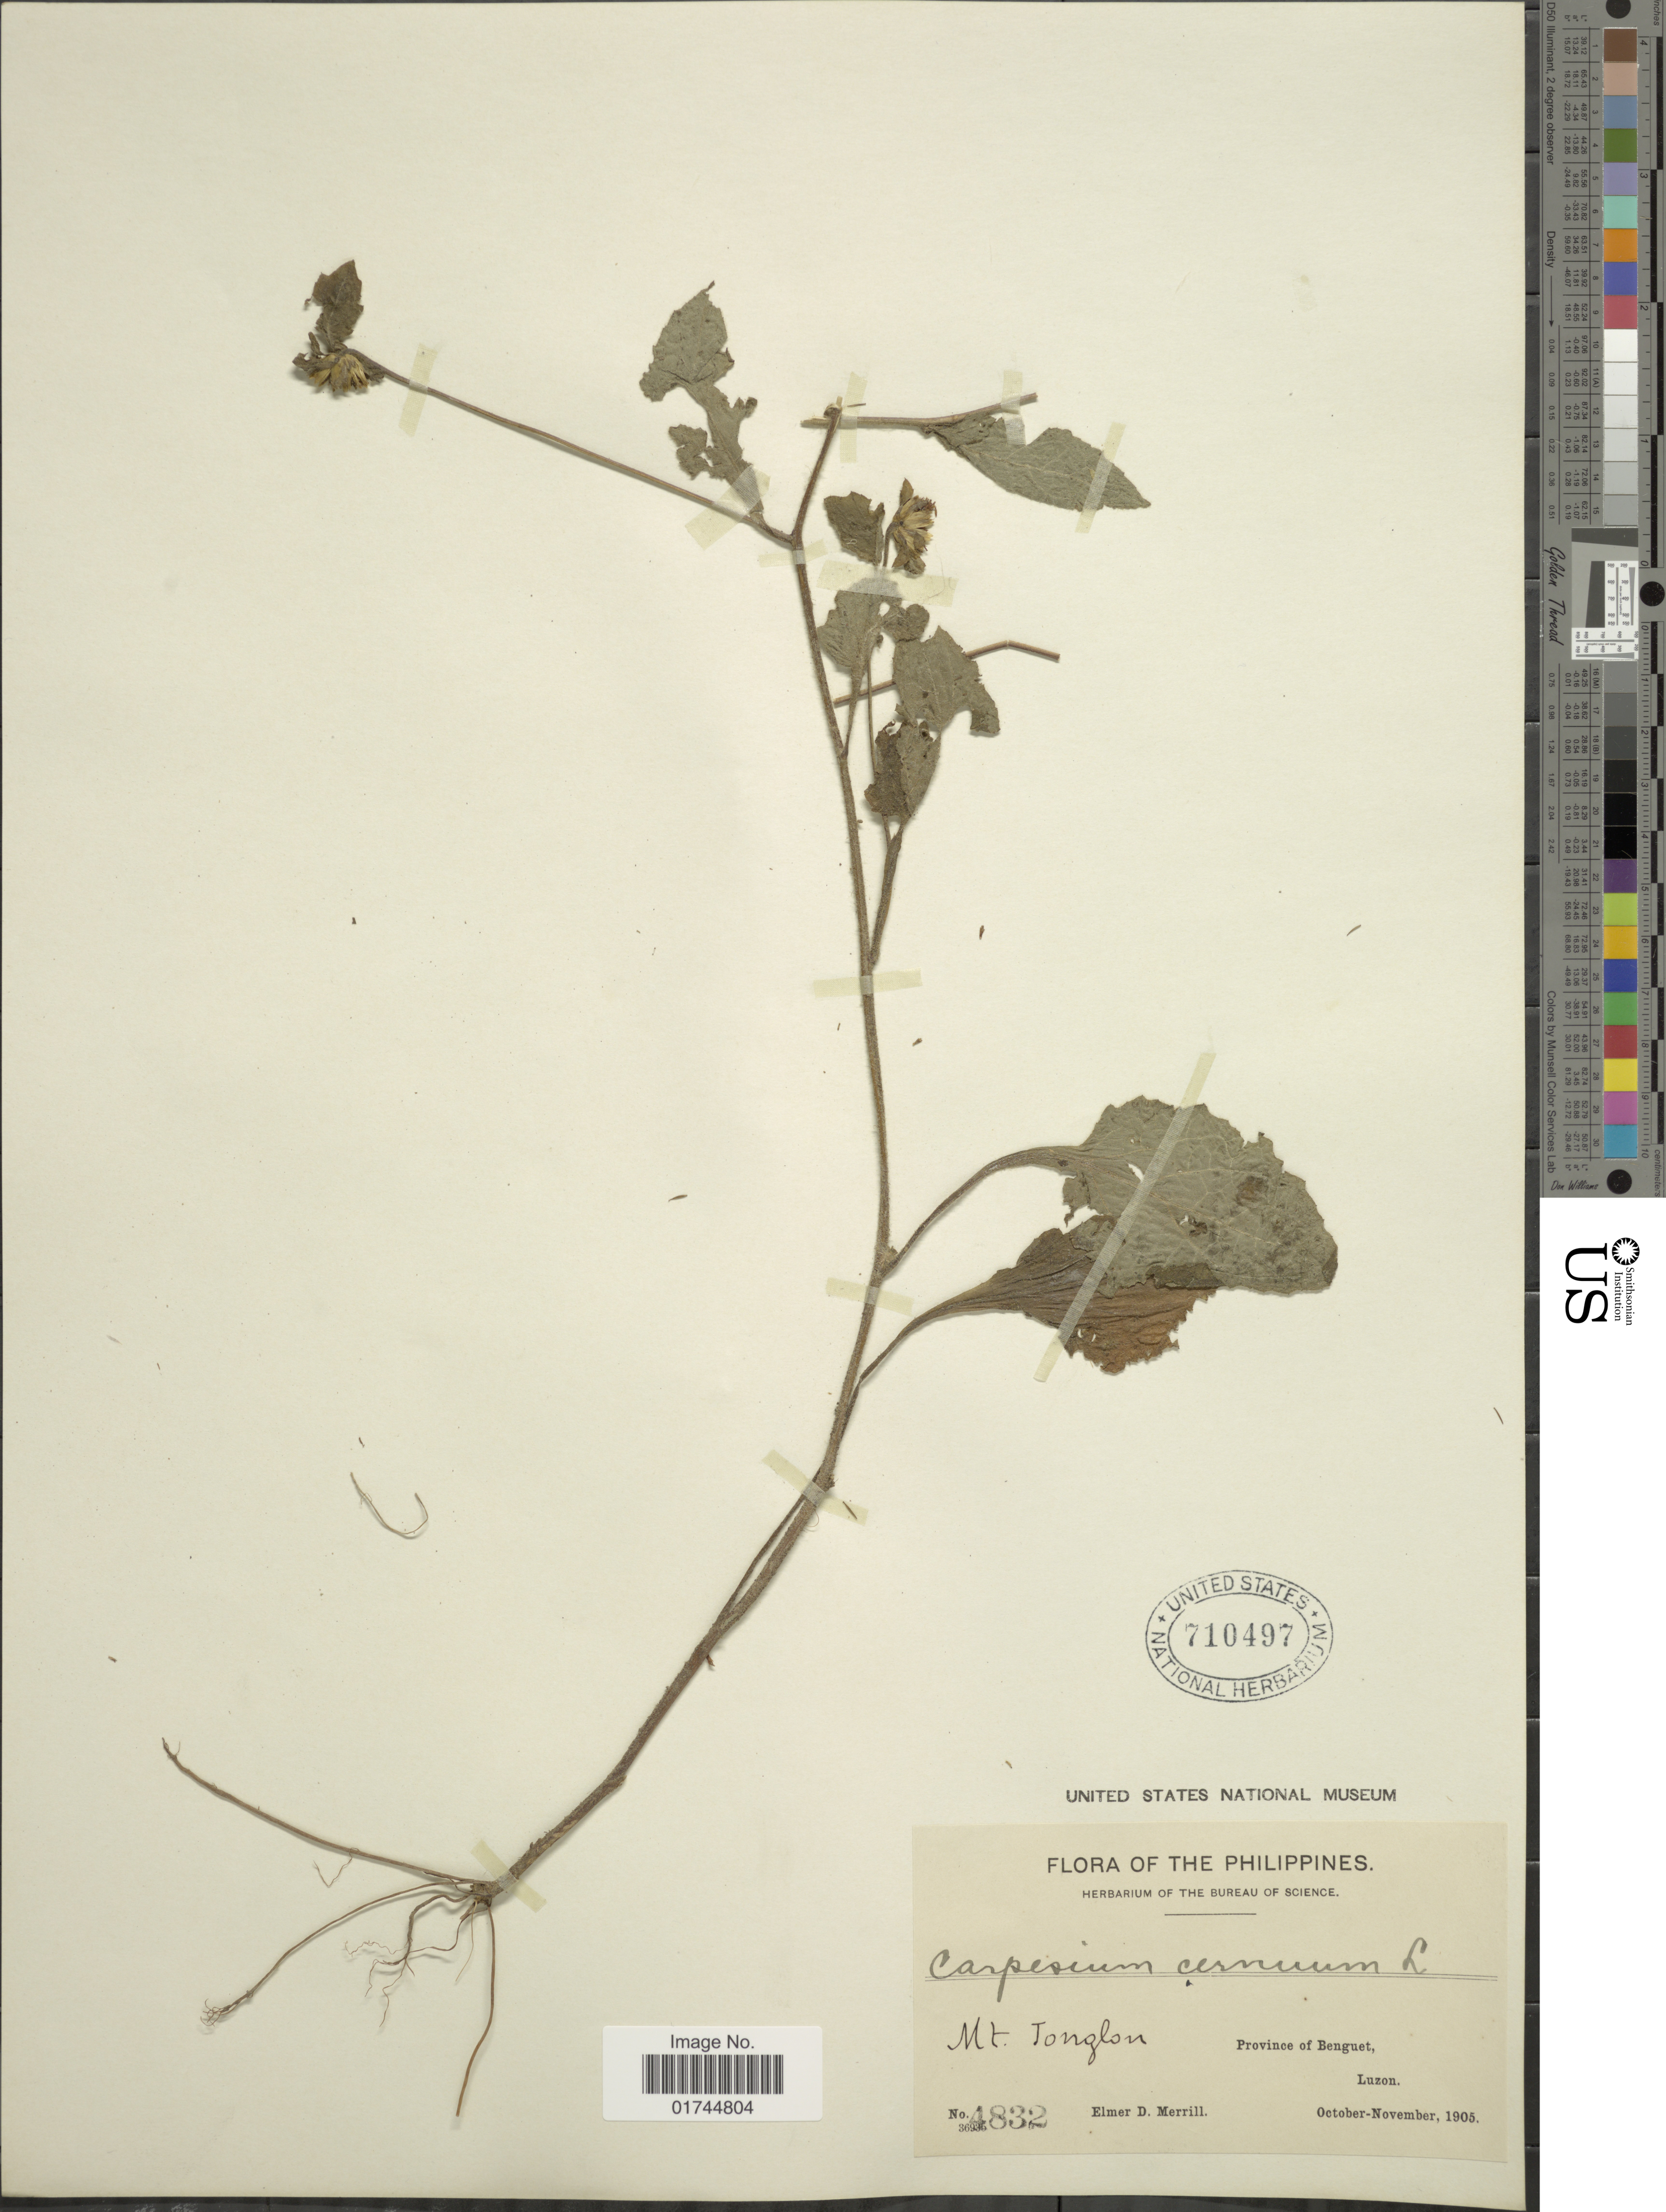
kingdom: Plantae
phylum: Tracheophyta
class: Magnoliopsida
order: Asterales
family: Asteraceae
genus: Carpesium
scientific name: Carpesium cernum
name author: L.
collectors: E. D. Merrill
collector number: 4832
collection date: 1905-10/1905-11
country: Philippines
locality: Mt. Tonglon, Province of Benguet, Luzon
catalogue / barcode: US 710497